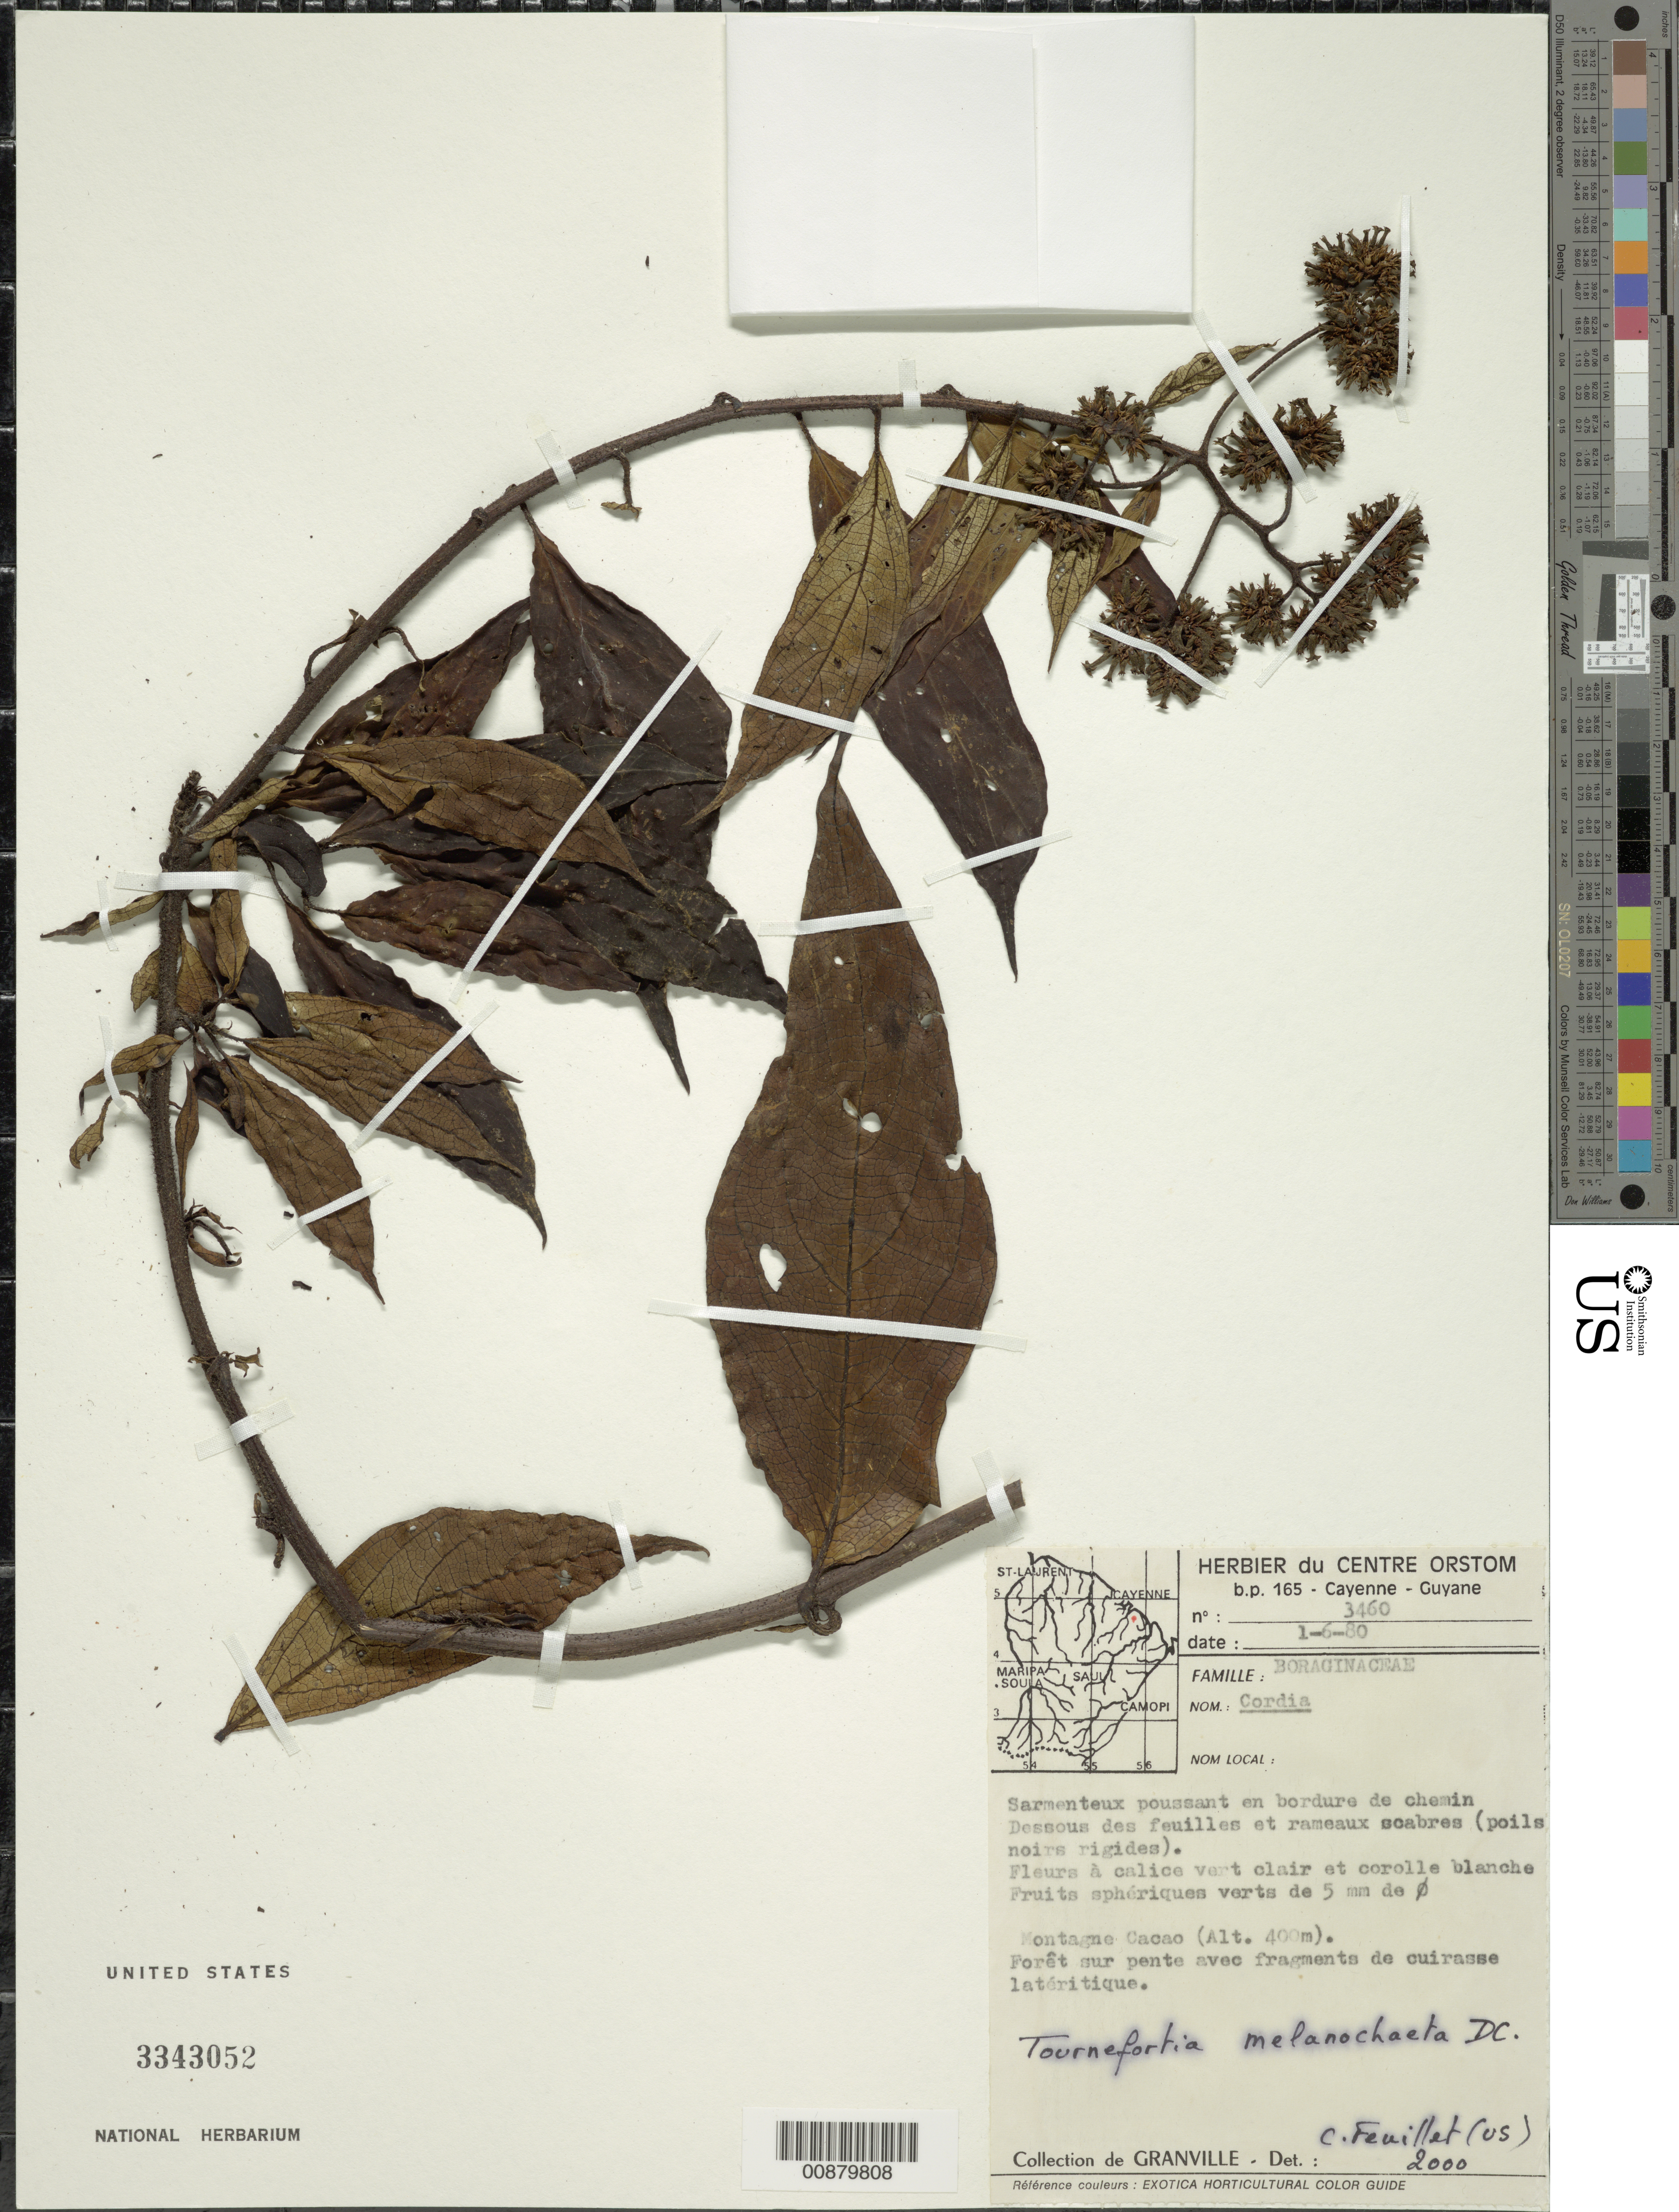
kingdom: Plantae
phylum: Tracheophyta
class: Magnoliopsida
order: Boraginales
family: Heliotropiaceae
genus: Tournefortia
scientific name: Tournefortia melanochaeta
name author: DC.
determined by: Feuillet, C.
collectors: J.-J. de Granville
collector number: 3460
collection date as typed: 1-Jun-80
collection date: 1980-06-01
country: French Guiana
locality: Montagne Cacao, Bassin de la Comté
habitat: Forêt sur pente avec fragments de cuirasse latéritique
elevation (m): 400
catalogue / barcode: US 3343052